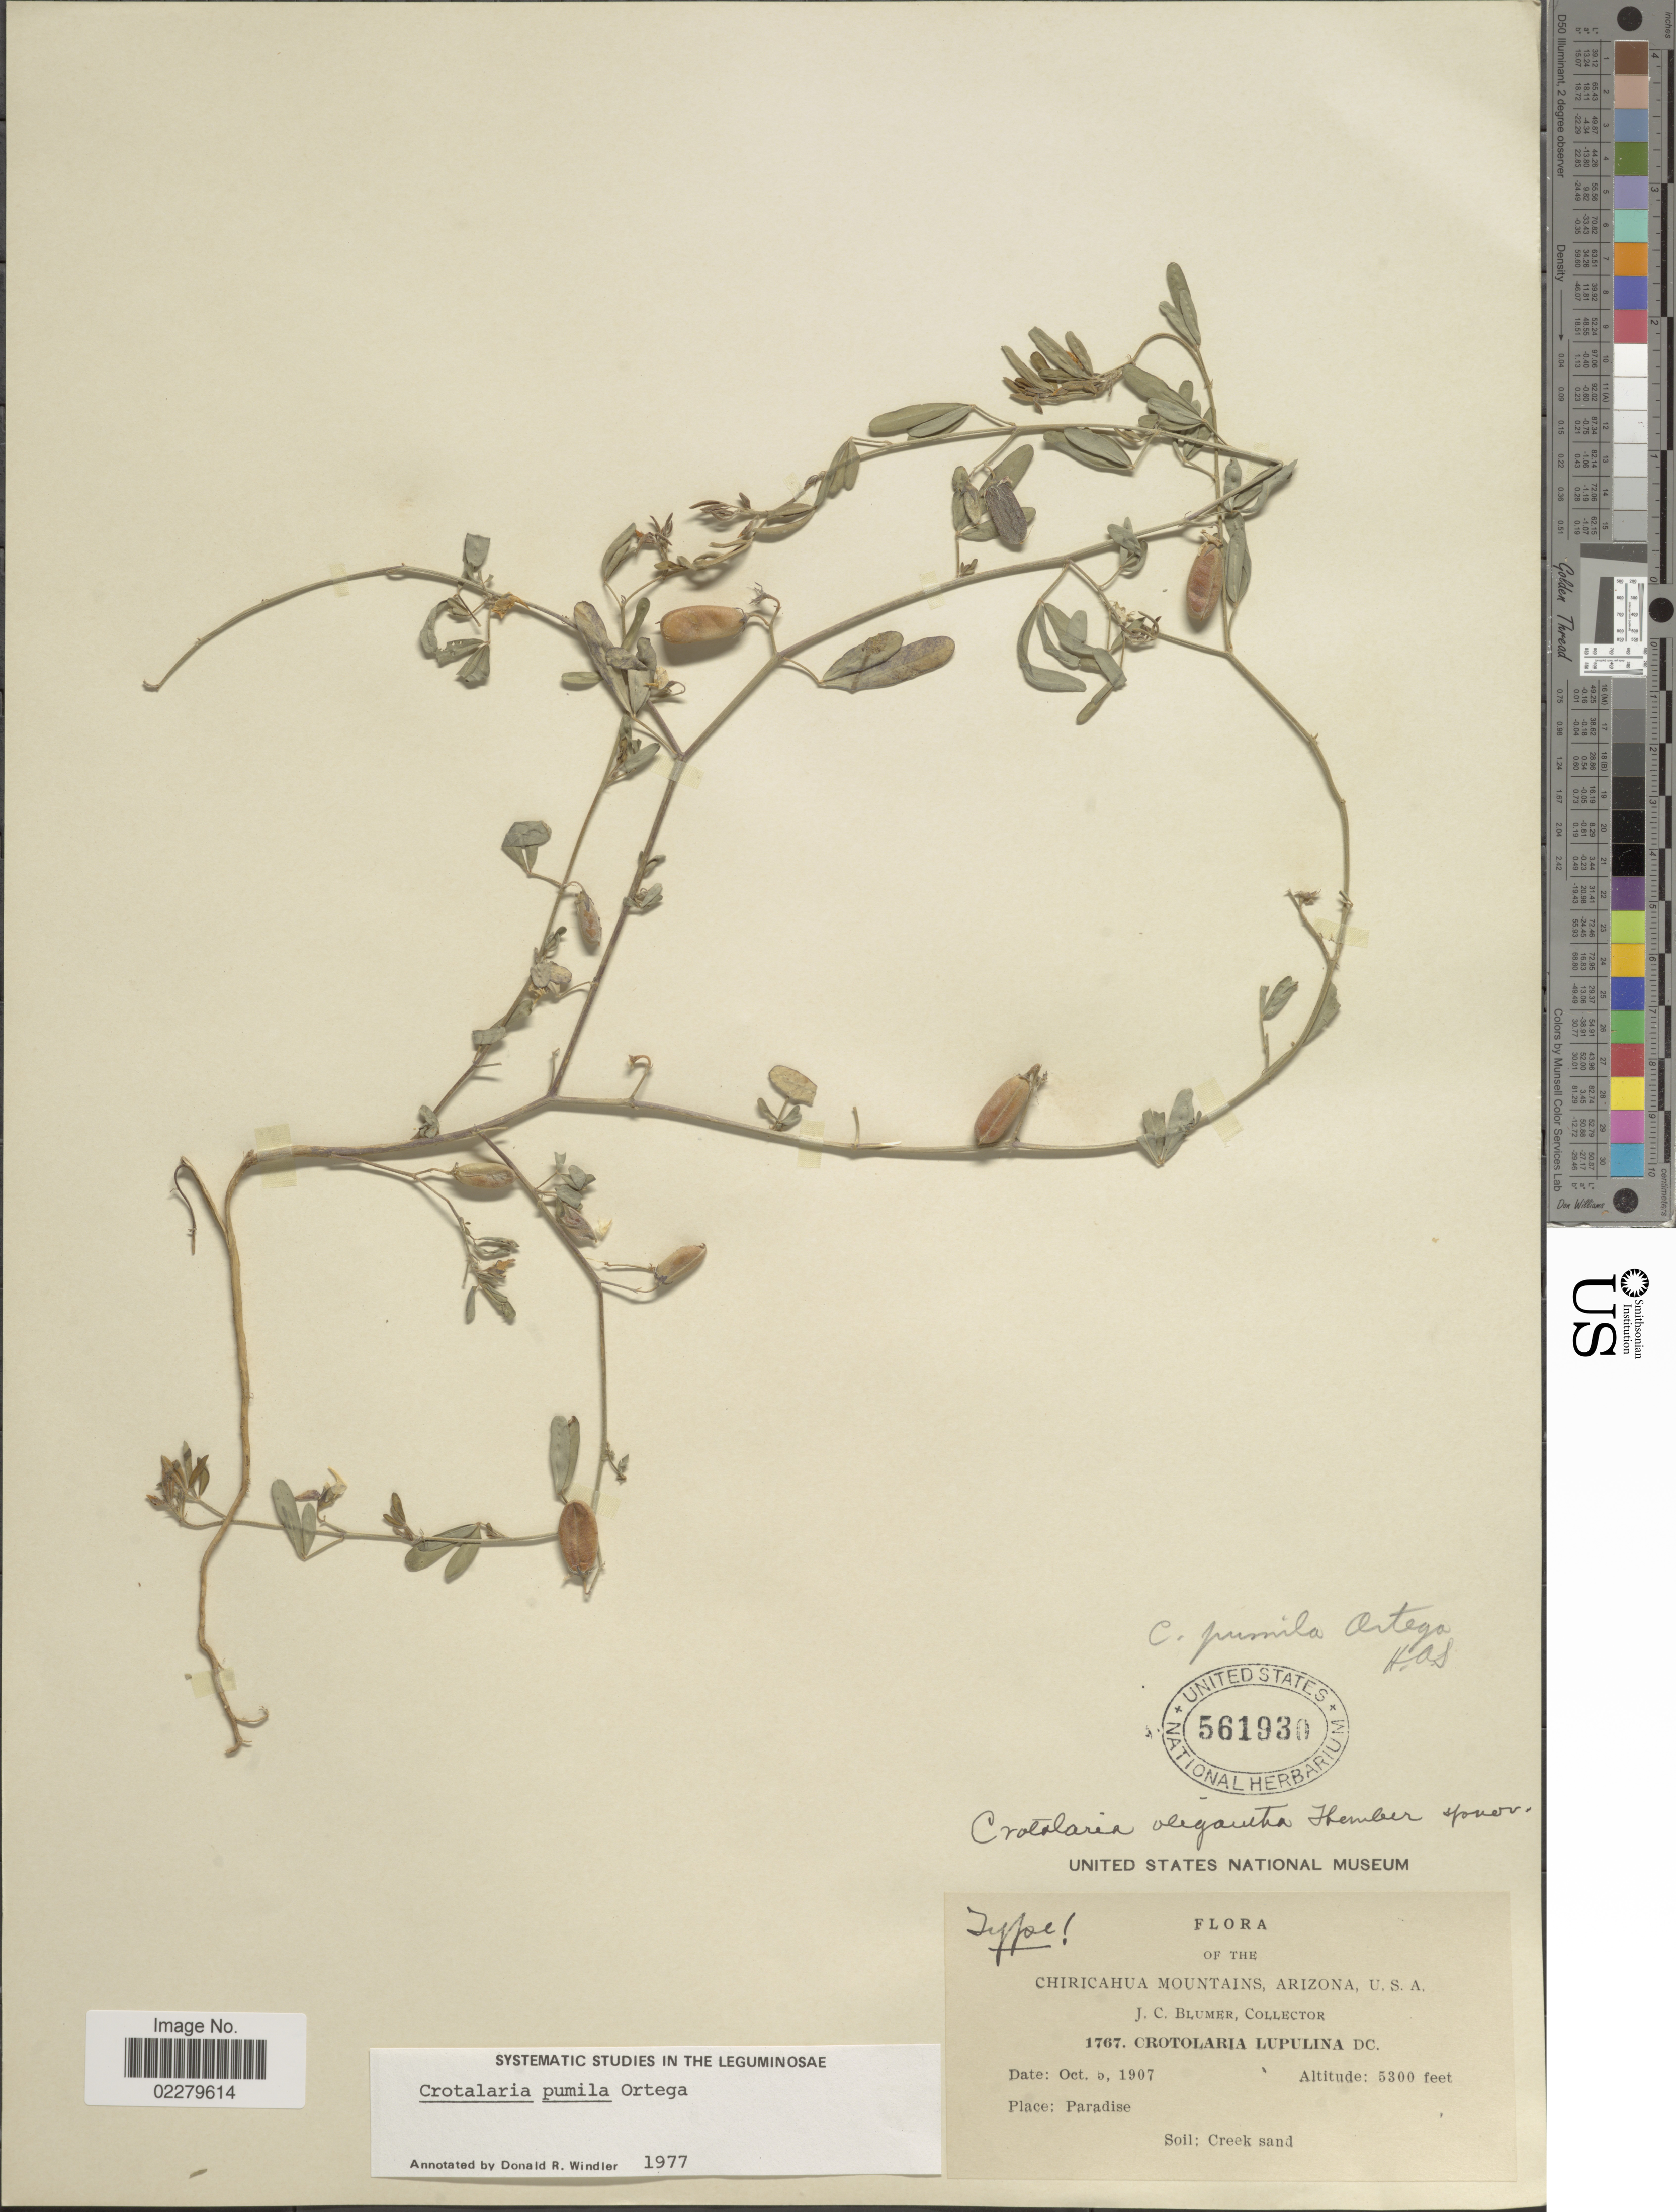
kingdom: Plantae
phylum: Tracheophyta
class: Magnoliopsida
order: Fabales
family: Fabaceae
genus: Crotalaria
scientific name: Crotalaria pumila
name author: Ortega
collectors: J. C. Blumer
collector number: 1767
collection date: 1907-10-05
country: United States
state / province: Arizona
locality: Chiricahua Mountains. Paradise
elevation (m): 1615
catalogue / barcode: US 561930